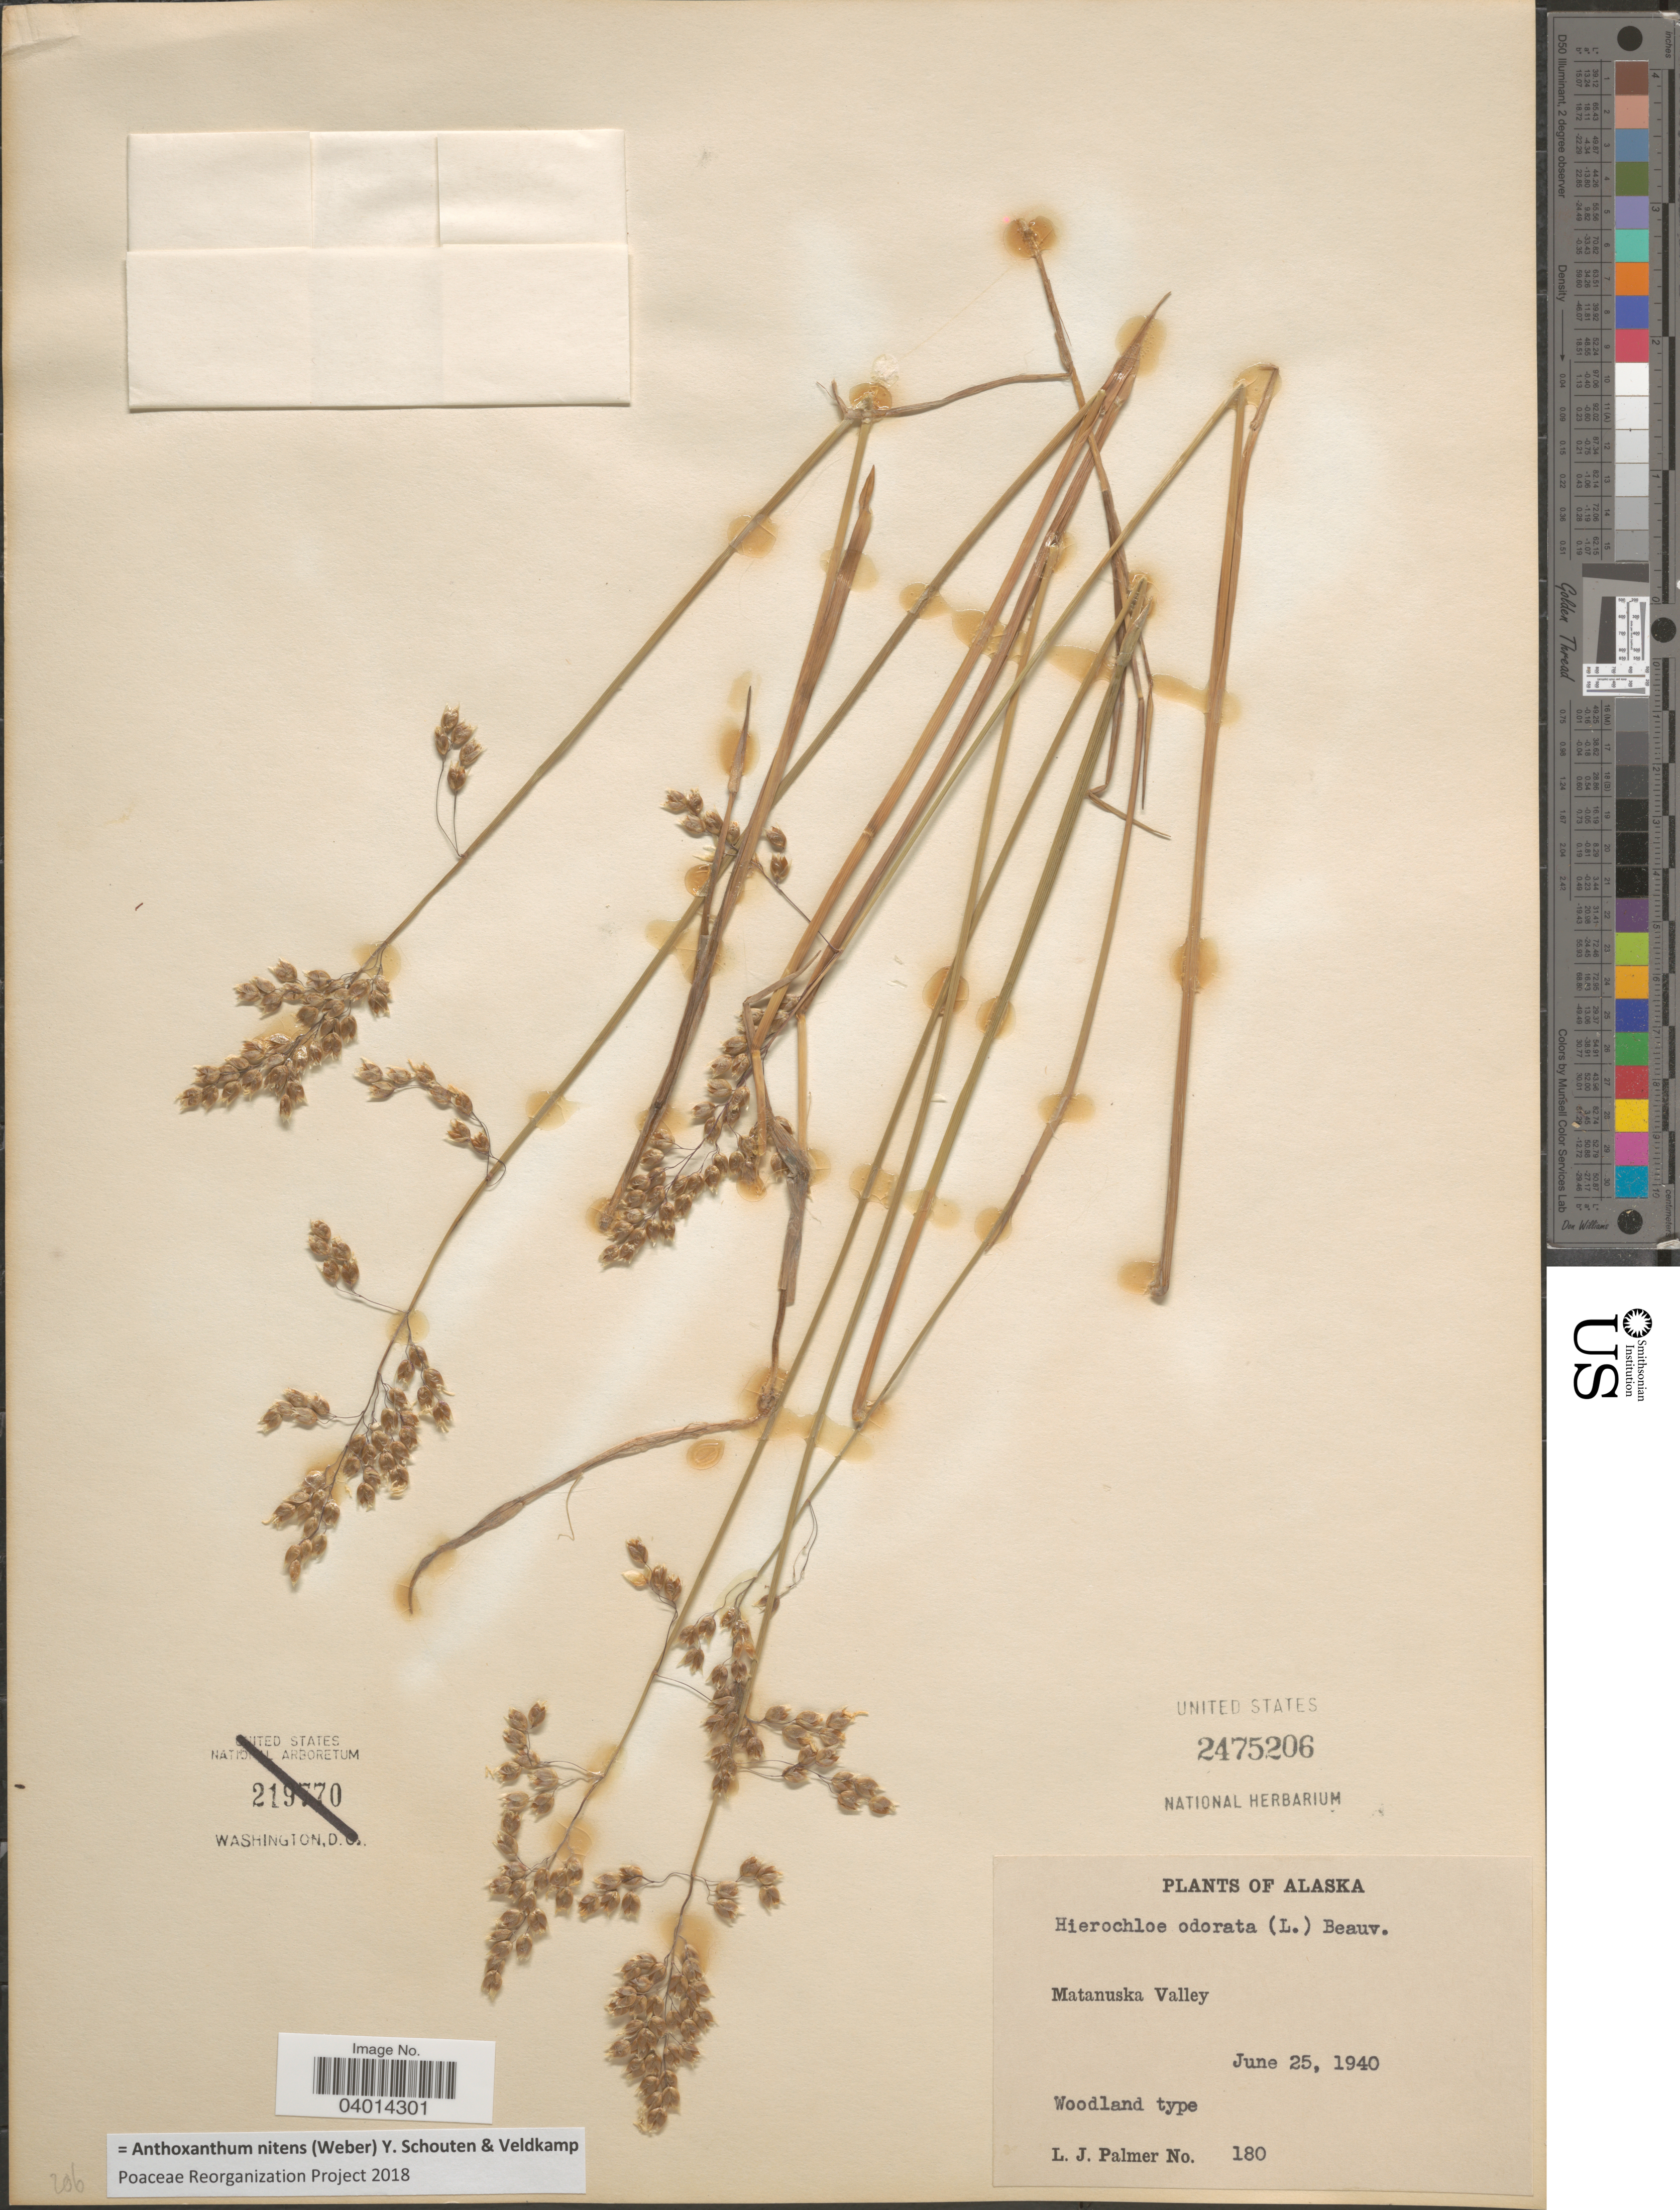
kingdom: Plantae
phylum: Tracheophyta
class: Liliopsida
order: Poales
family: Poaceae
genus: Anthoxanthum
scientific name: Anthoxanthum nitens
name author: (G.H. Weber) R.T.A. Schouten & Veldkamp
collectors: L. J. Palmer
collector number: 180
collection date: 1940-06-25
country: United States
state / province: Alaska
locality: Matanuska Valley.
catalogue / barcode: US 2475206